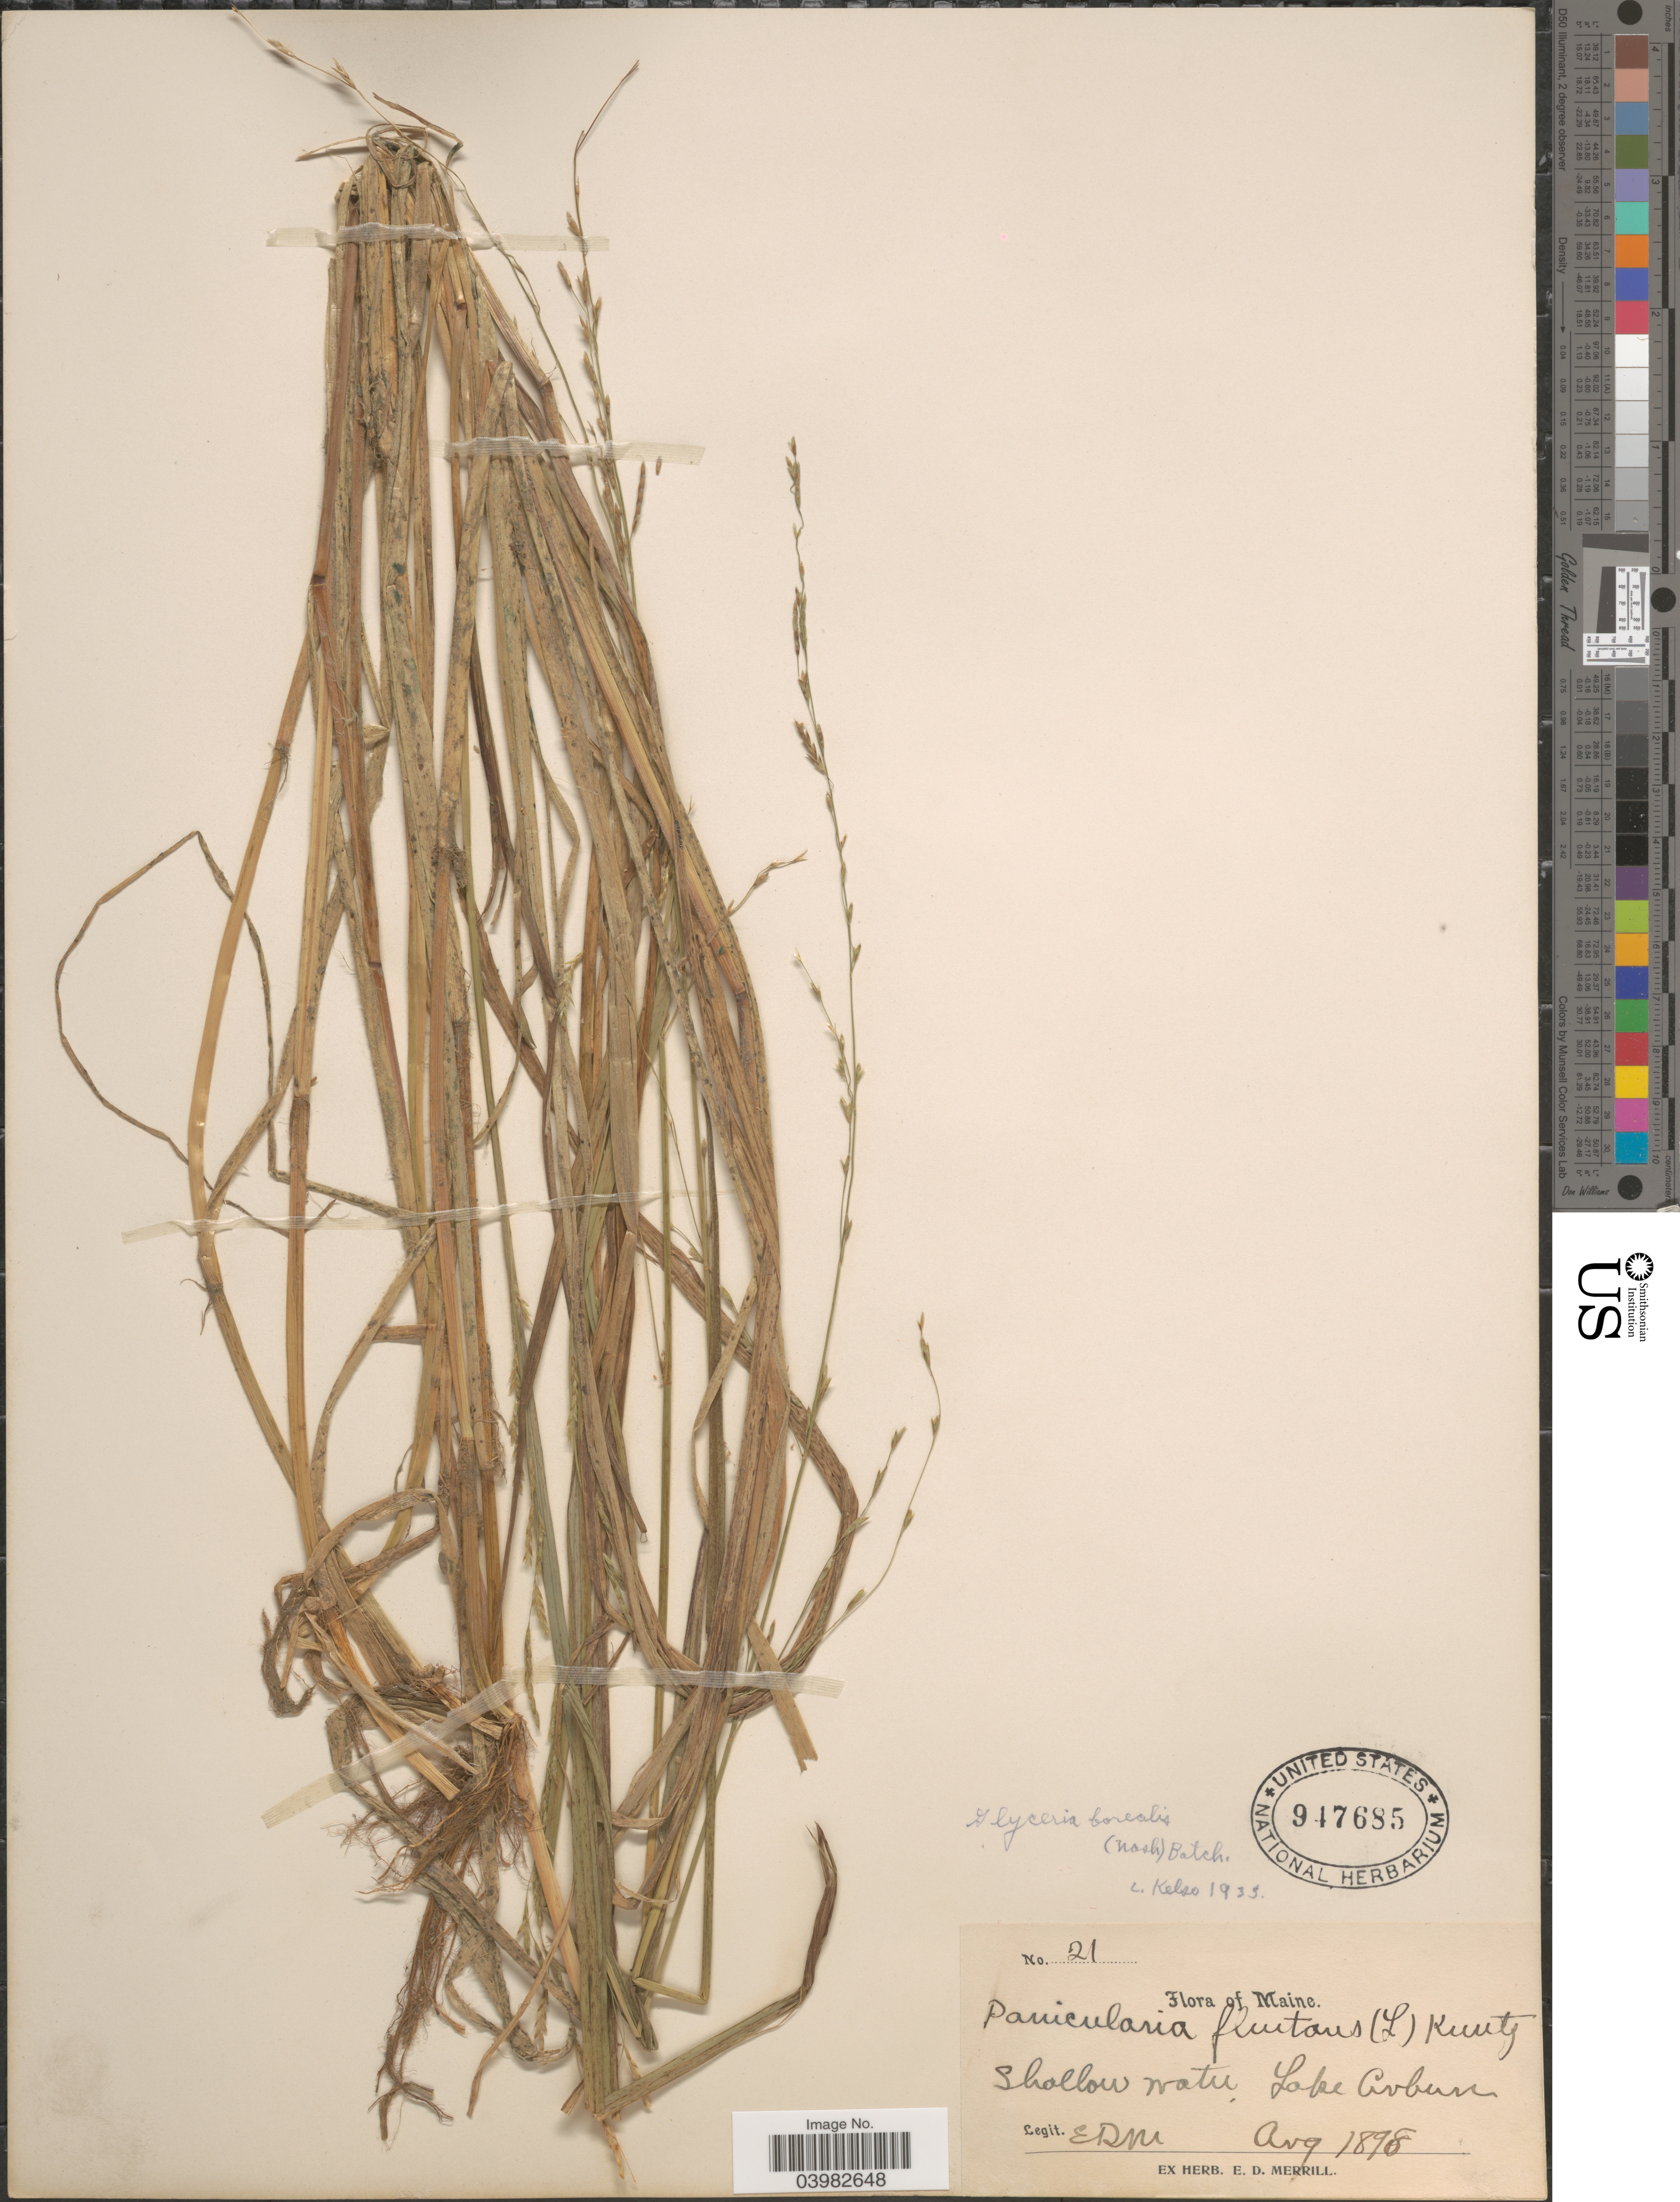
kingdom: Plantae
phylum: Tracheophyta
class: Liliopsida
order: Poales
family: Poaceae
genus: Glyceria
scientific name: Glyceria borealis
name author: (Nash) Batchelder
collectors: E. D. Merrill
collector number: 21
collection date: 1898-08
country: United States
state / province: Maine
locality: Shallow water, Lake Auburn.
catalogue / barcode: US 947685